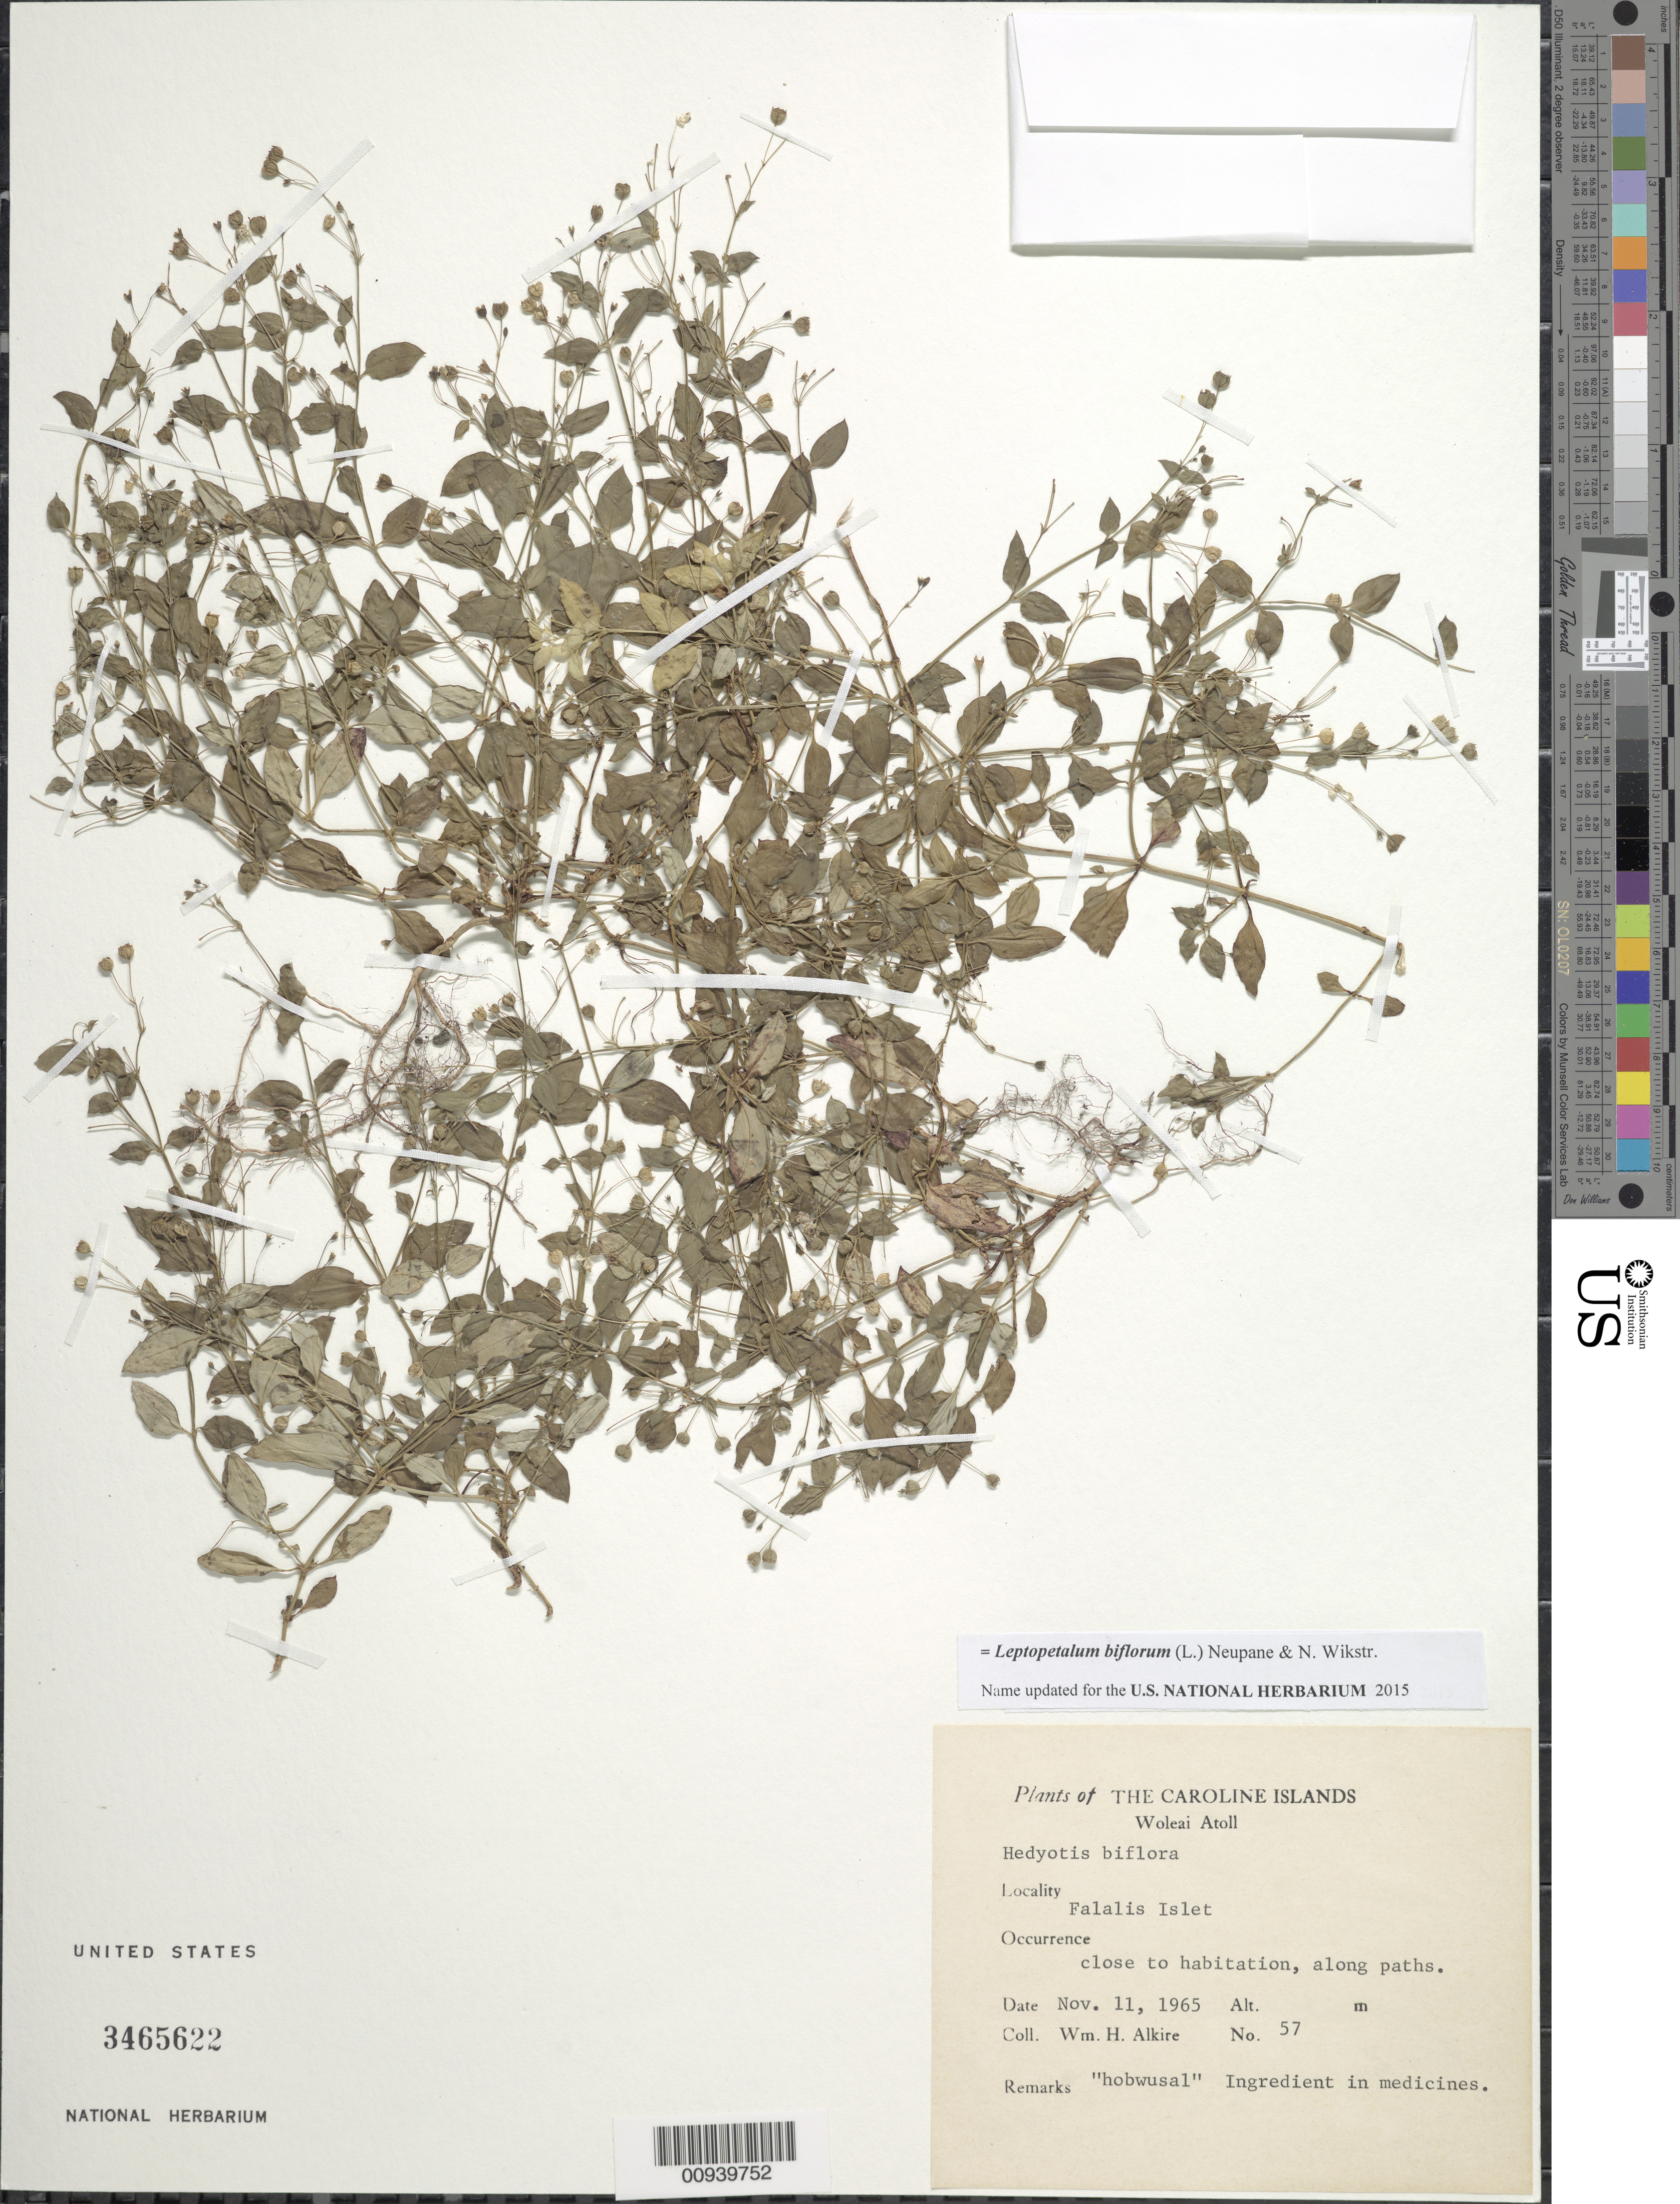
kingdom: Plantae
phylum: Tracheophyta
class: Magnoliopsida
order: Gentianales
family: Rubiaceae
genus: Leptopetalum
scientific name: Leptopetalum biflorum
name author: (L.) Neupane & N. Wikstr.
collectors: W. Alkire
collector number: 57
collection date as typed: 11 Nov 1965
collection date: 1965-11-11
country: Micronesia, Federated States of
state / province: Yap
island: Woleai Atoll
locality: Woleai Atoll, Falalis Islet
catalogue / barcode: US 3465622